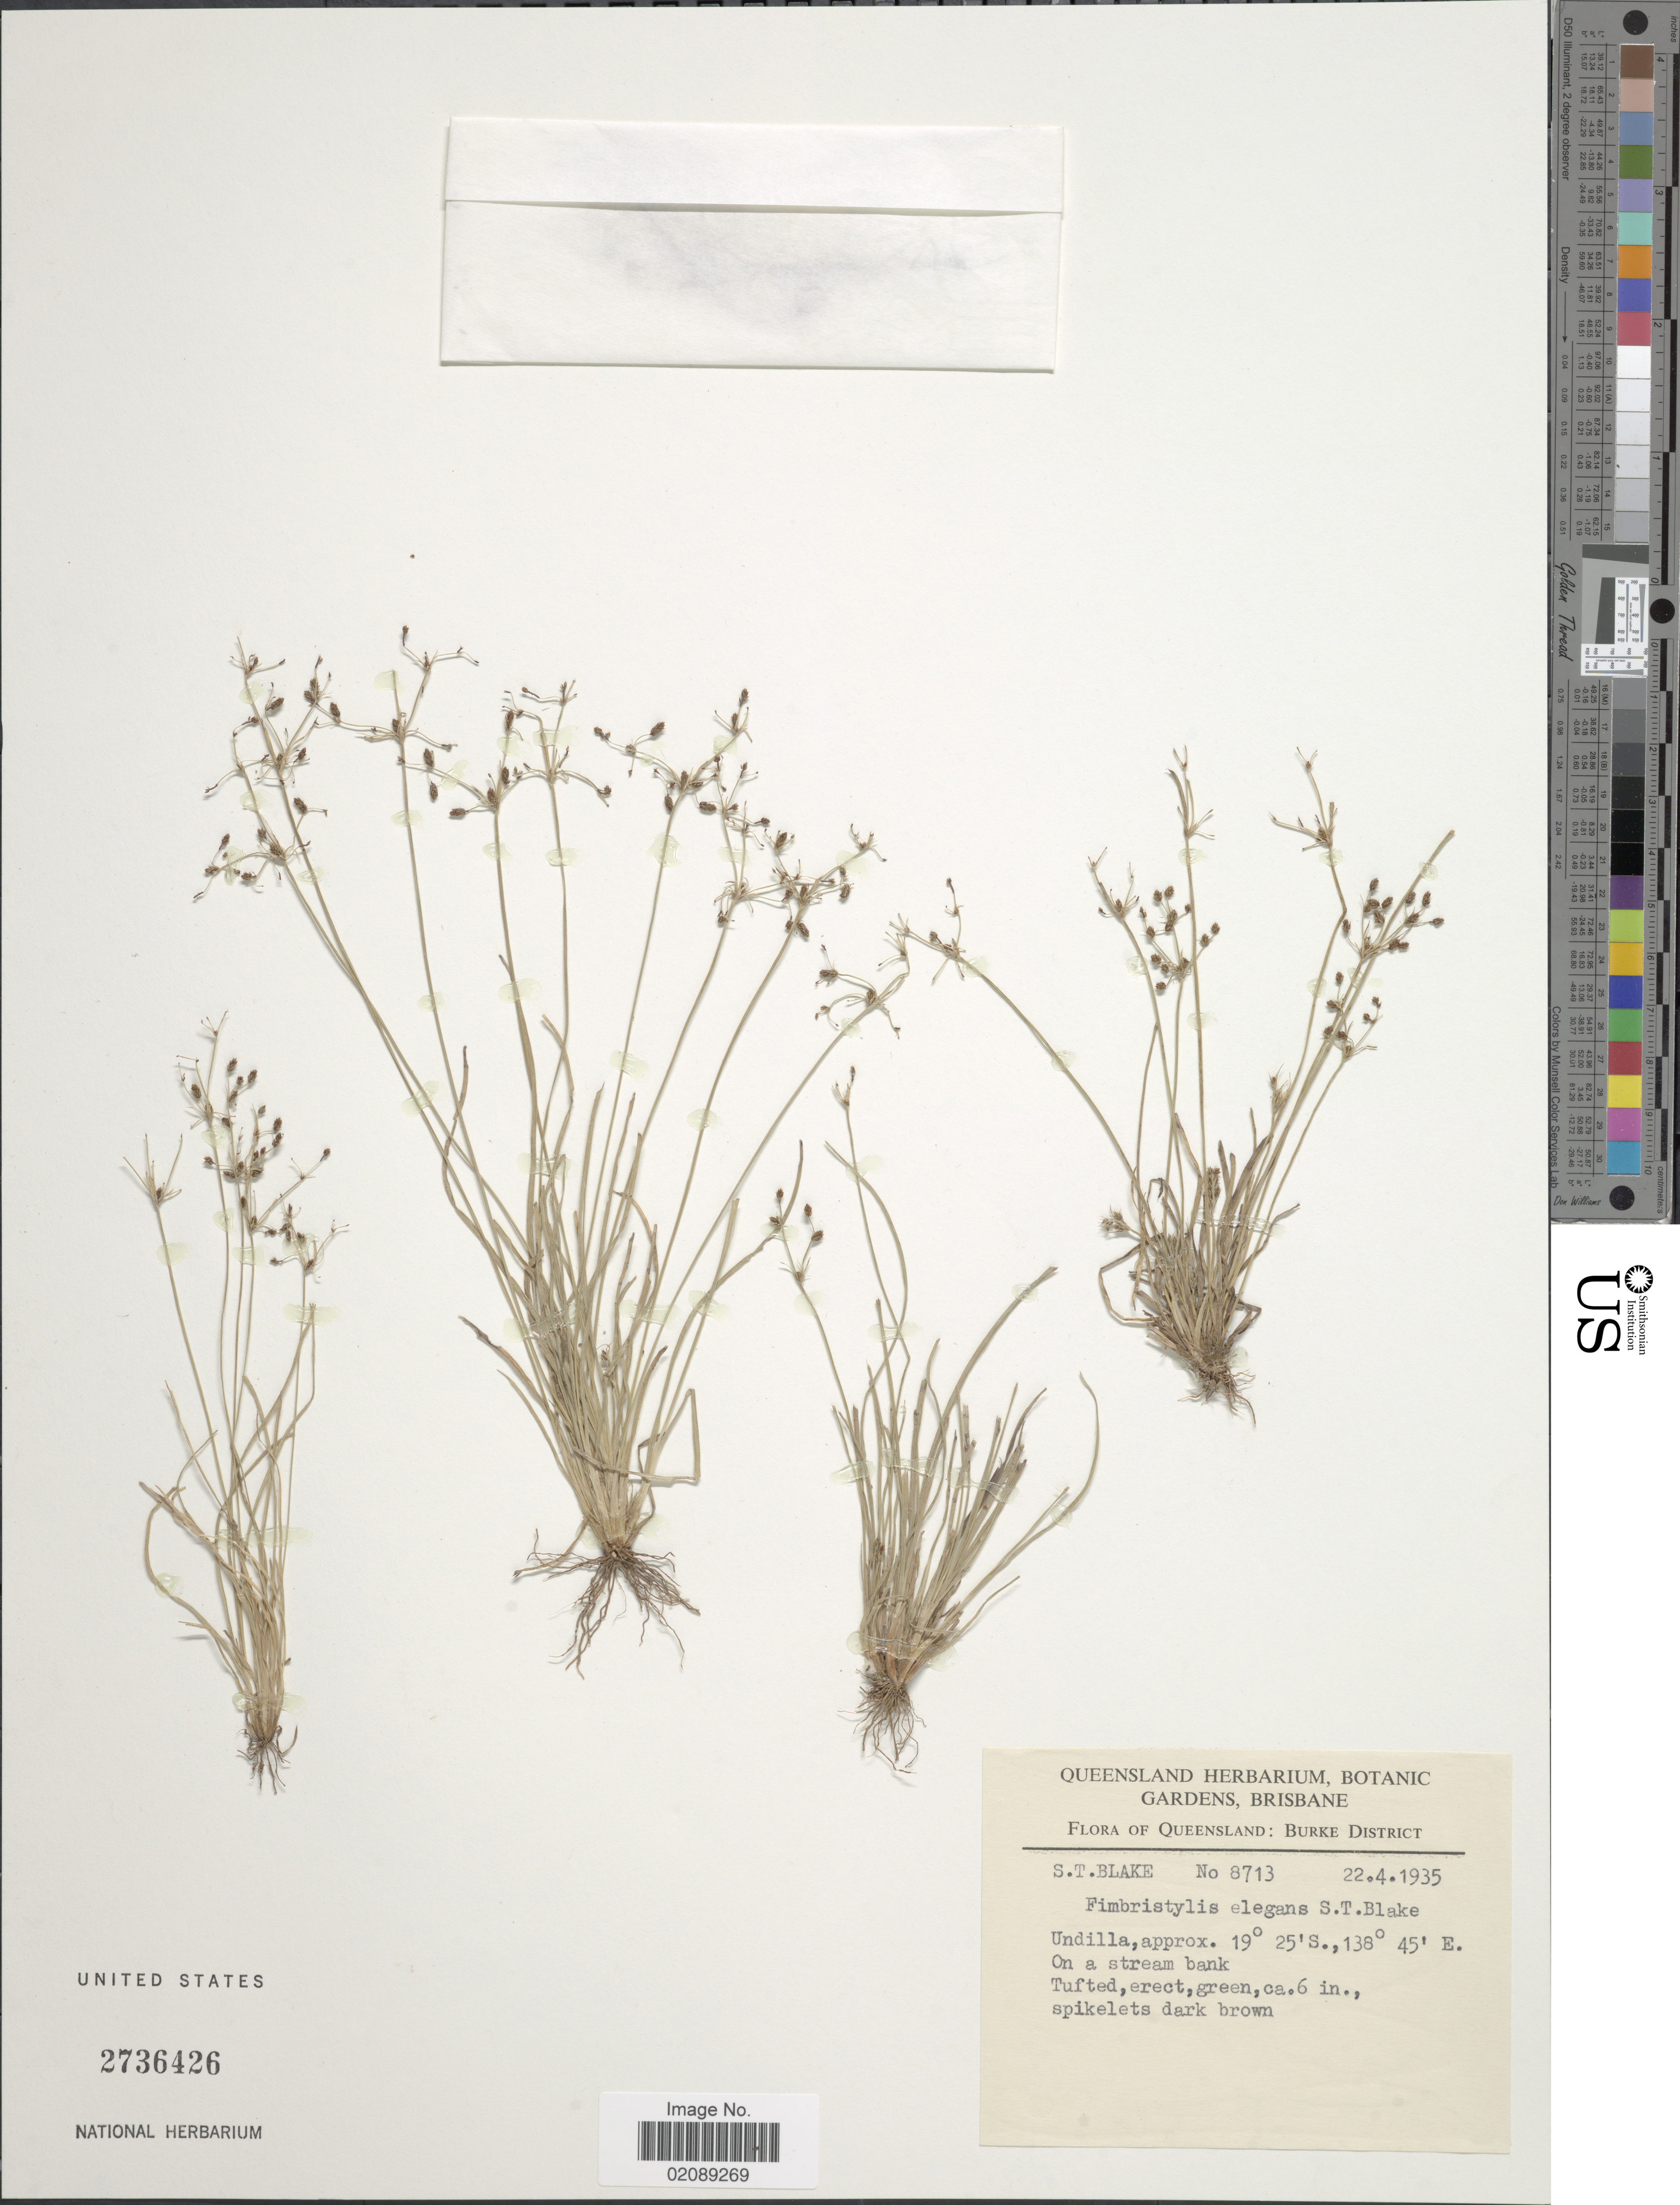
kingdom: Plantae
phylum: Tracheophyta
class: Liliopsida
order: Poales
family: Cyperaceae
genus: Fimbristylis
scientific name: Fimbristylis elegans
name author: S.T. Blake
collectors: S. T. Blake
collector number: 8713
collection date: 1935-04-22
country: Australia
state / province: Queensland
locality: Burke District. Undilla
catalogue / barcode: US 2736426